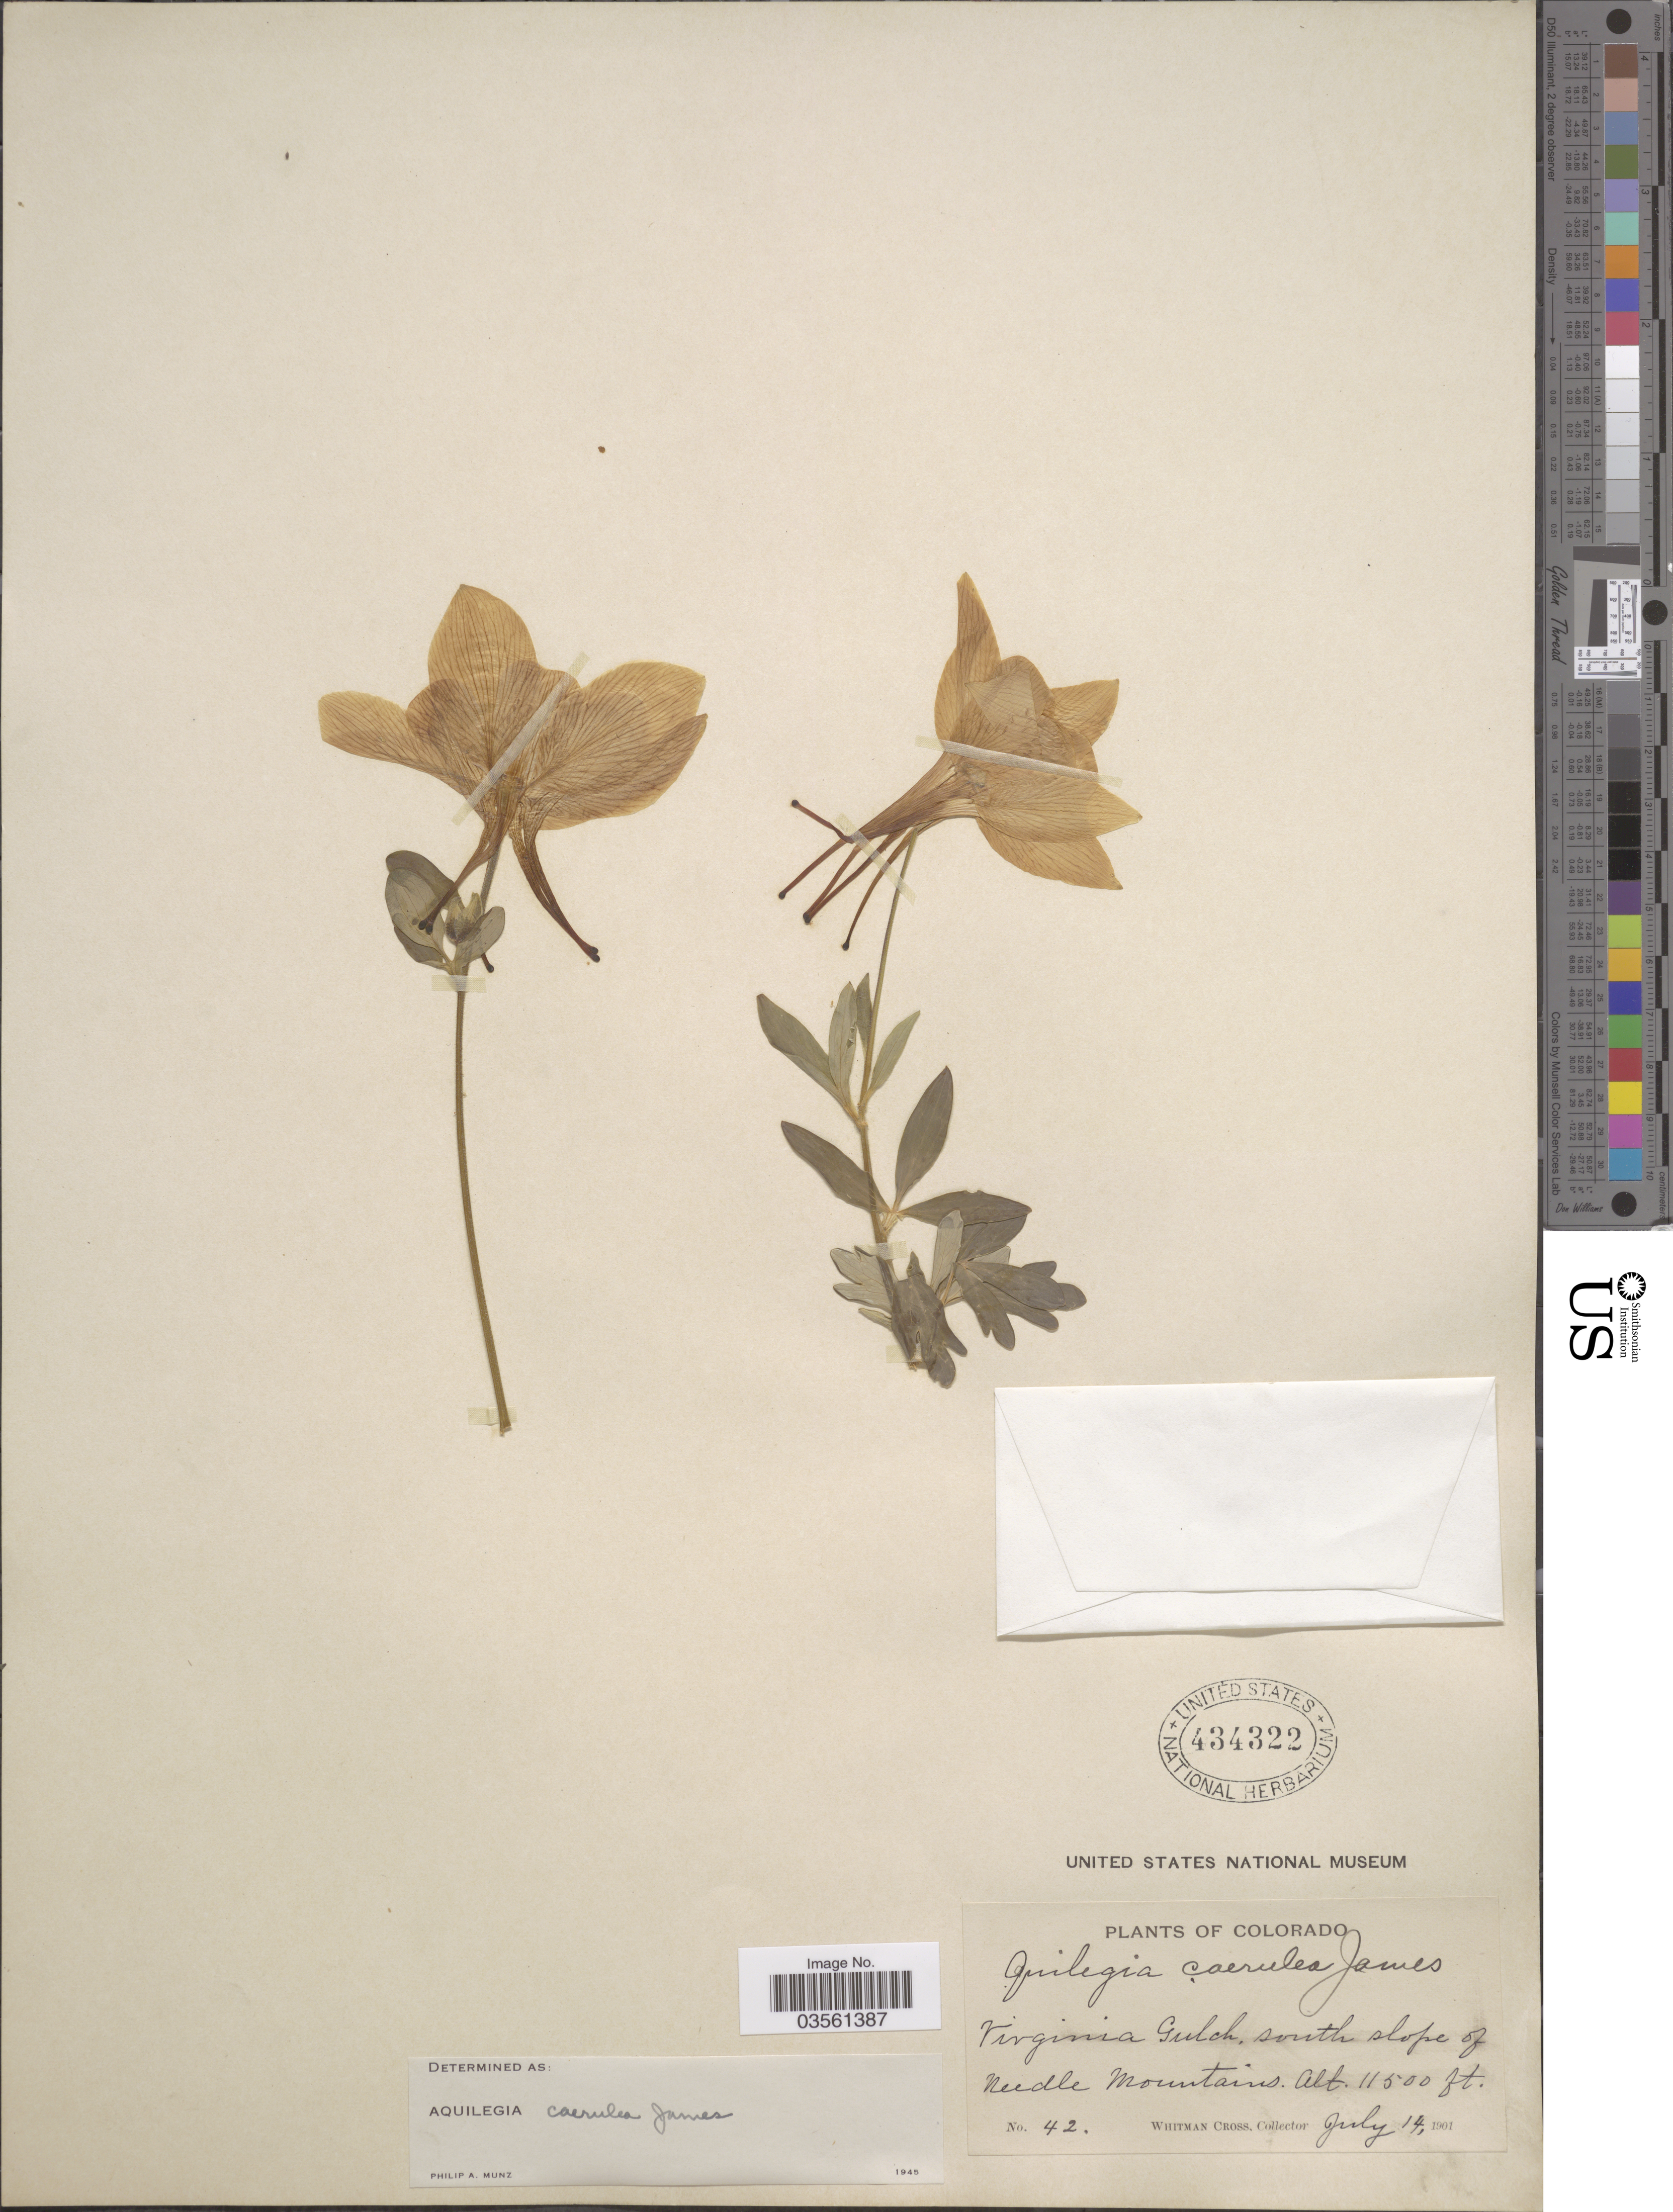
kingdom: Plantae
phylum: Tracheophyta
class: Magnoliopsida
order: Ranunculales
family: Ranunculaceae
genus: Aquilegia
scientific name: Aquilegia coerulea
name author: E. James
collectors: W. Cross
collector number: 42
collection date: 1901-07-14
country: United States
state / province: Colorado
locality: Virginia Gulch, south slope of Needle Mountains.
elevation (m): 3505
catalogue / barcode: US 434322